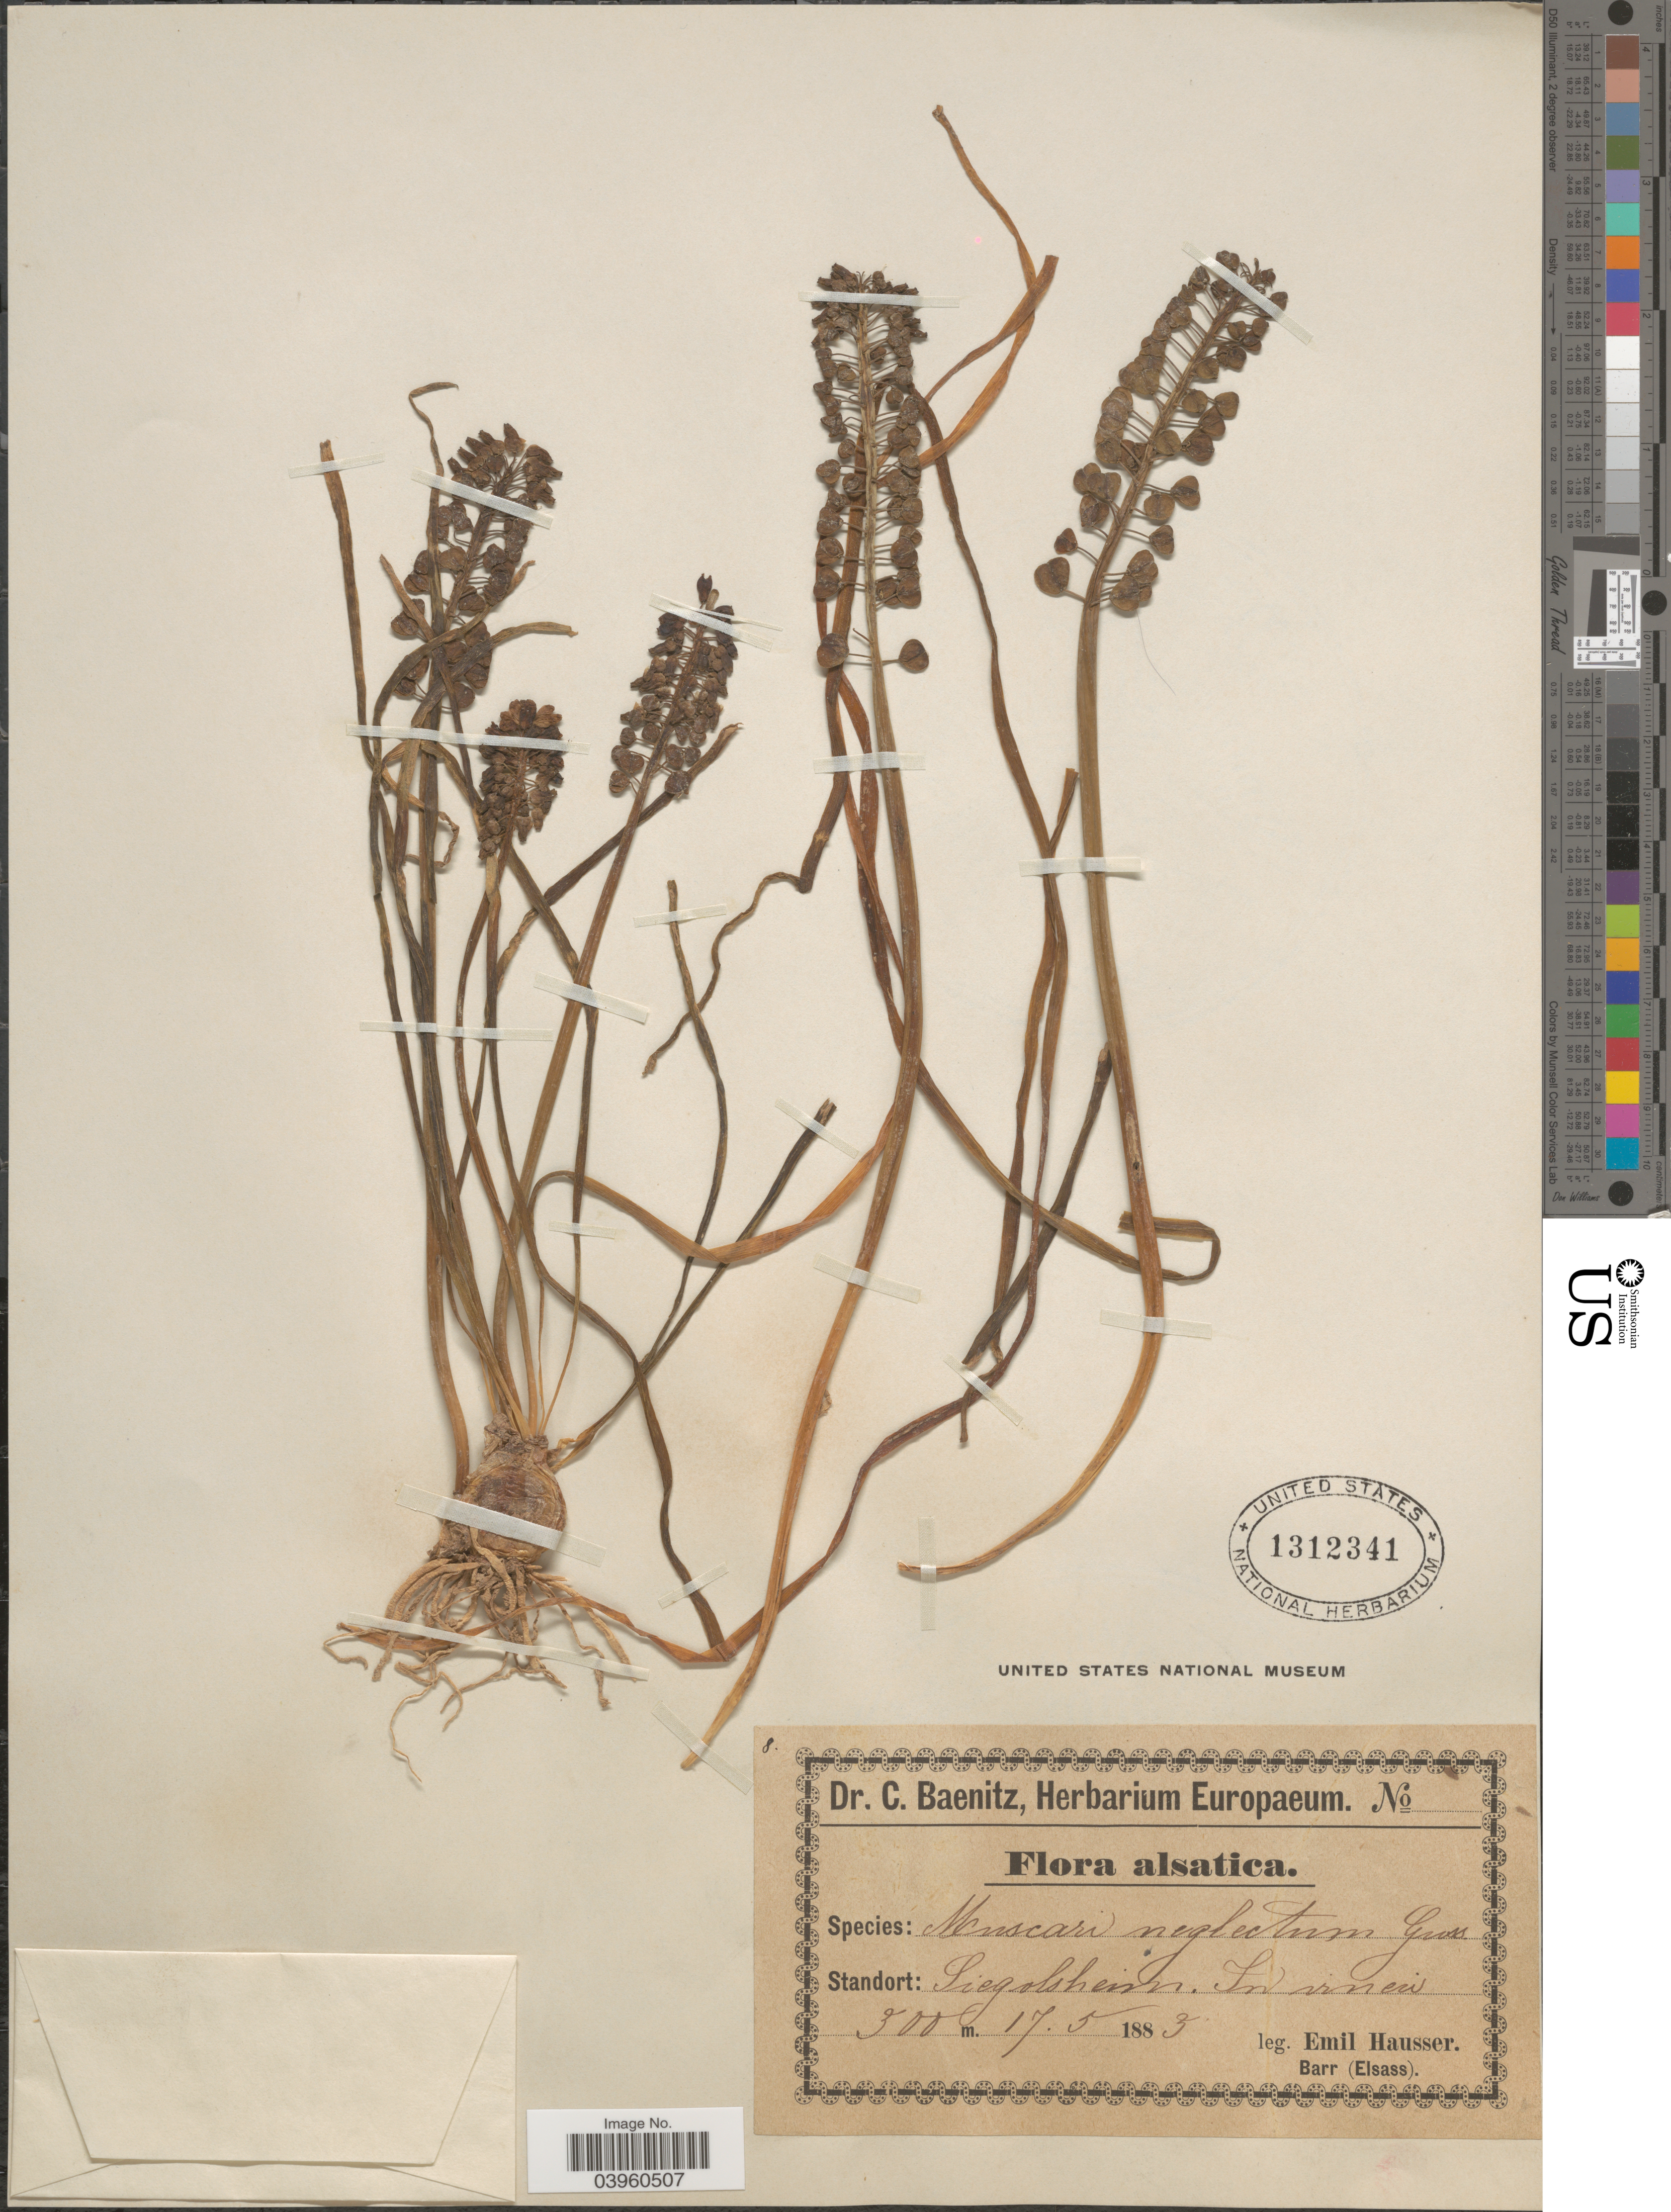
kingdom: Plantae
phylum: Tracheophyta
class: Liliopsida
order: Asparagales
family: Asparagaceae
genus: Muscari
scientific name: Muscari neglectum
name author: Gussone ex Ten.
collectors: E. Hausser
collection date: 1883-05-17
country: France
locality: Alsatica. Siegolsheim.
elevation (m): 300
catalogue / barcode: US 1312341